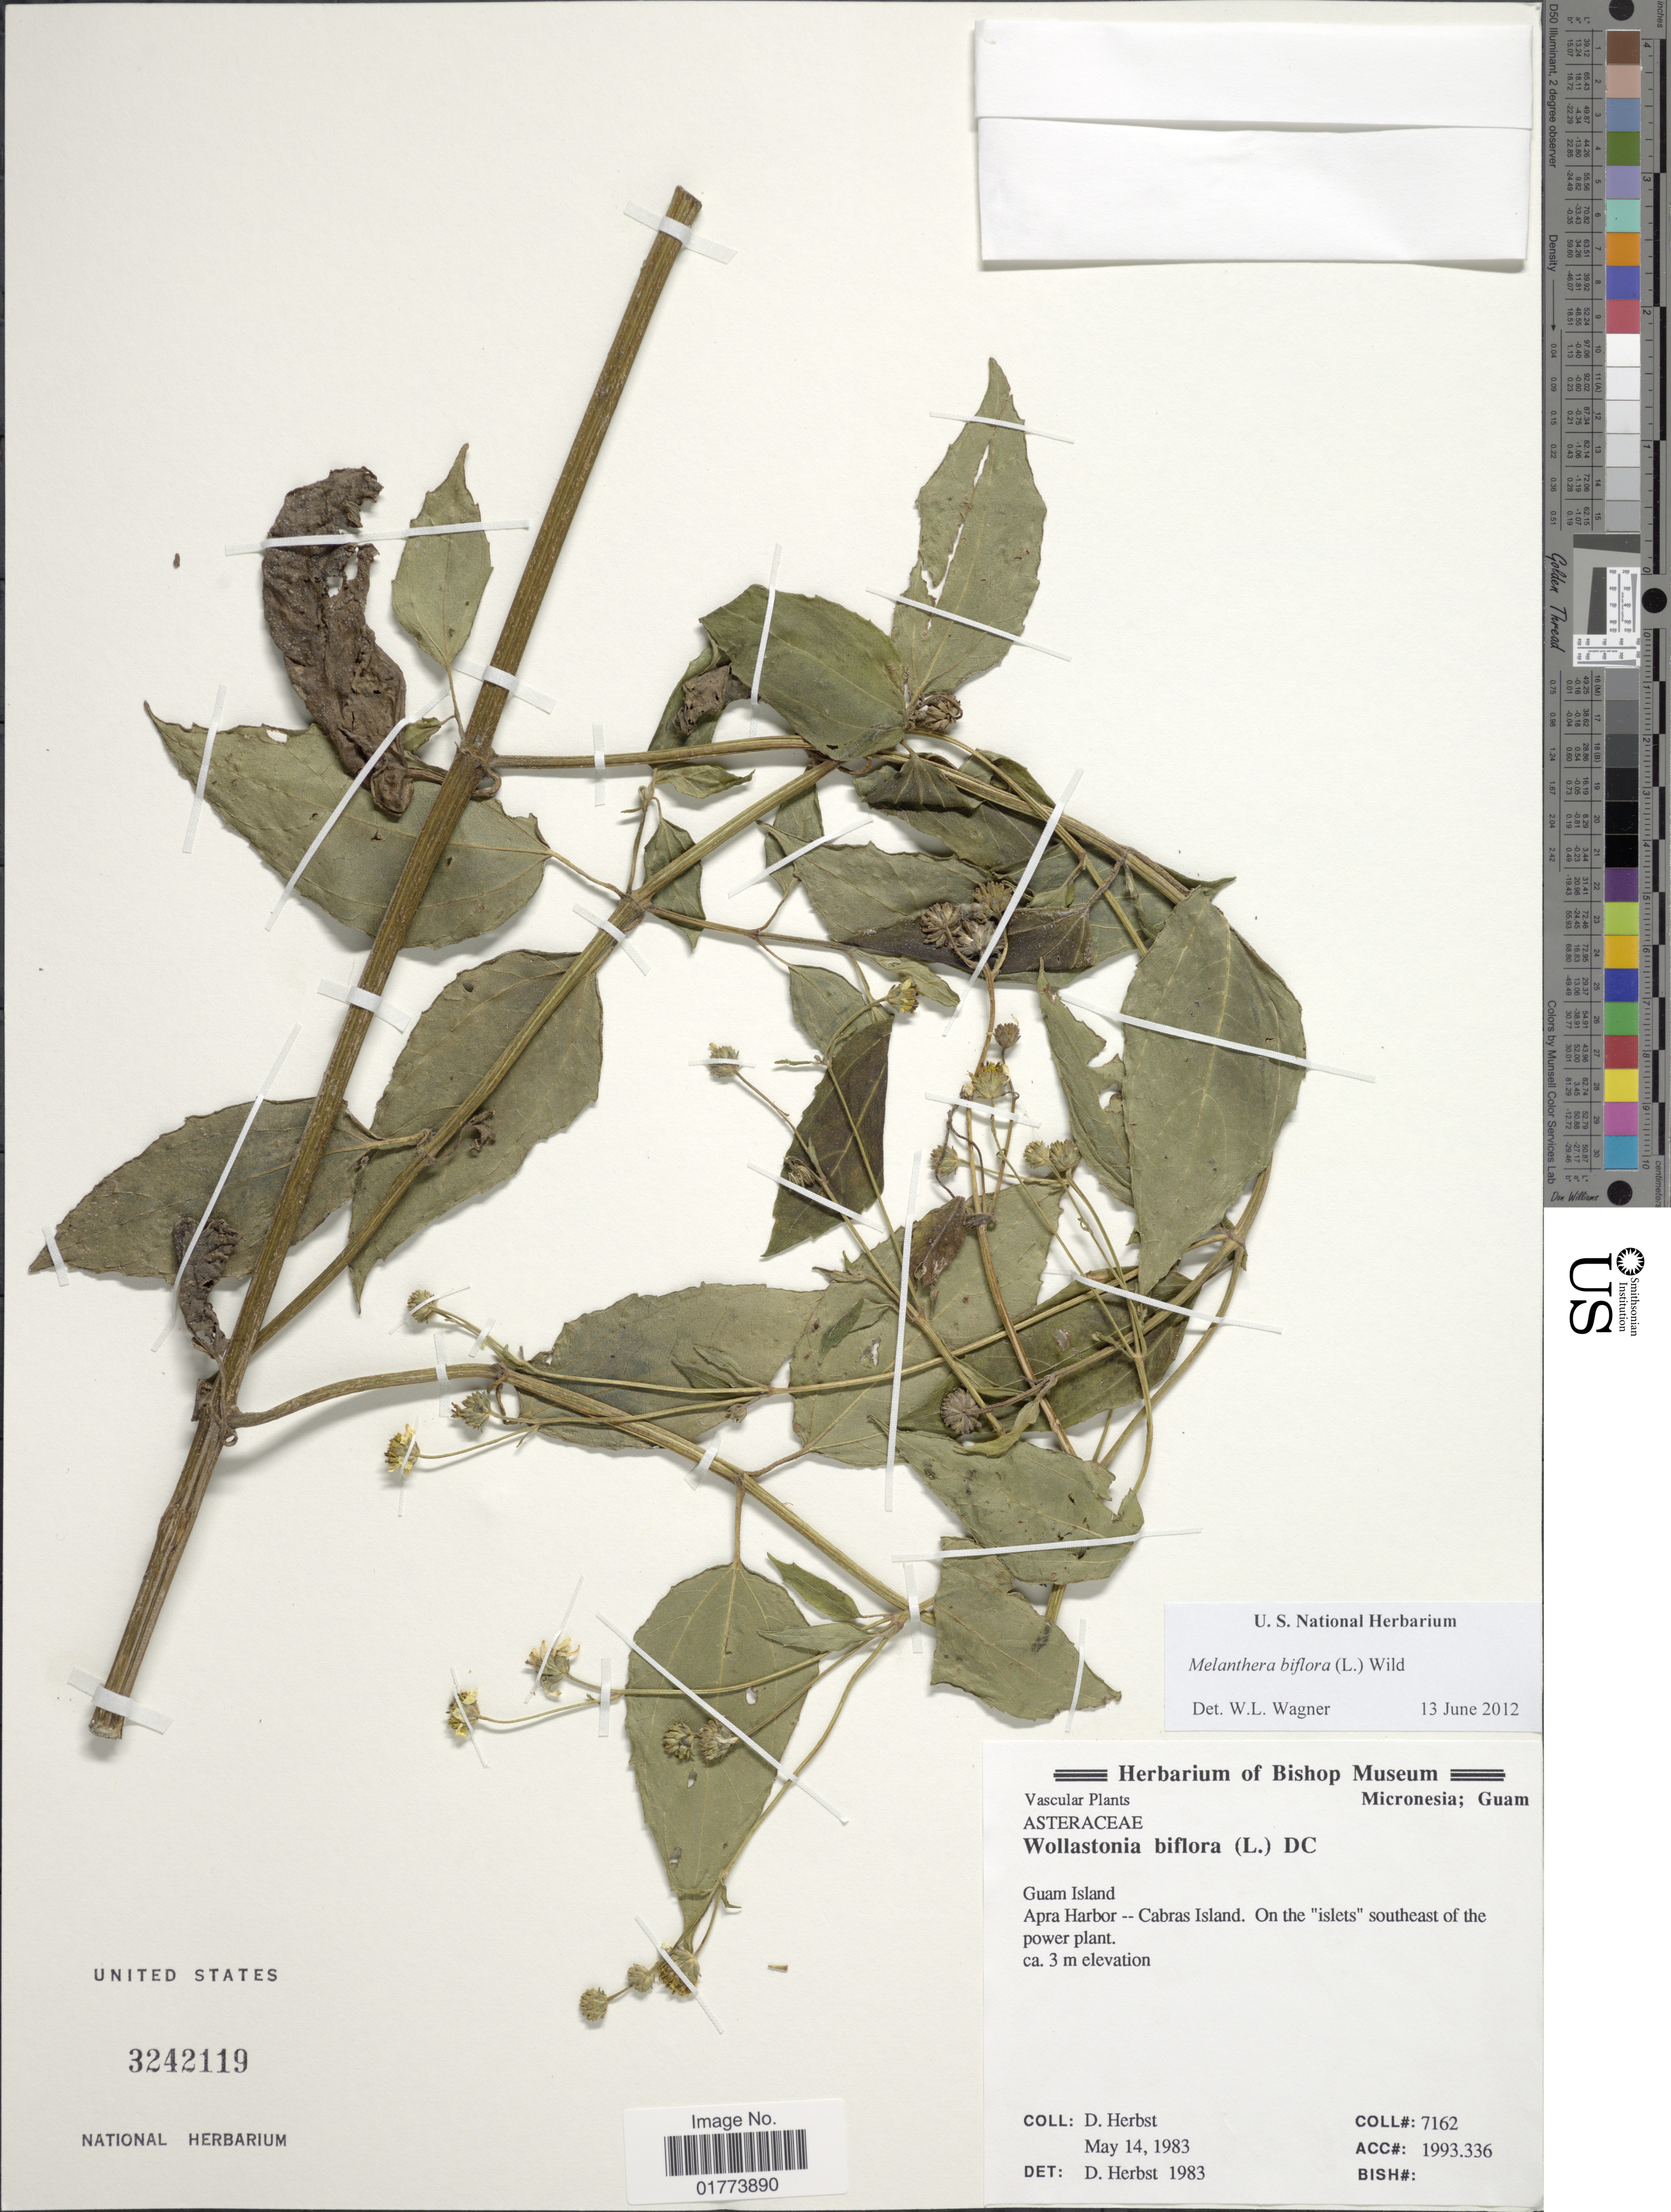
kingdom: Plantae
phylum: Tracheophyta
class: Magnoliopsida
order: Asterales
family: Asteraceae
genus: Wollastonia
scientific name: Wollastonia uniflora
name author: (Willd.) Orchard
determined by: Wagner, W. L., (BOT), Smithsonian Institution - National Museum of Natural History (UNITED STATES)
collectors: D. Herbst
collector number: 7162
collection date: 1983-05-14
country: Guam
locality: Apra Harbor, Cabras Island, on the "islets" southeast of the power plant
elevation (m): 3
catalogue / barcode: US 3242119